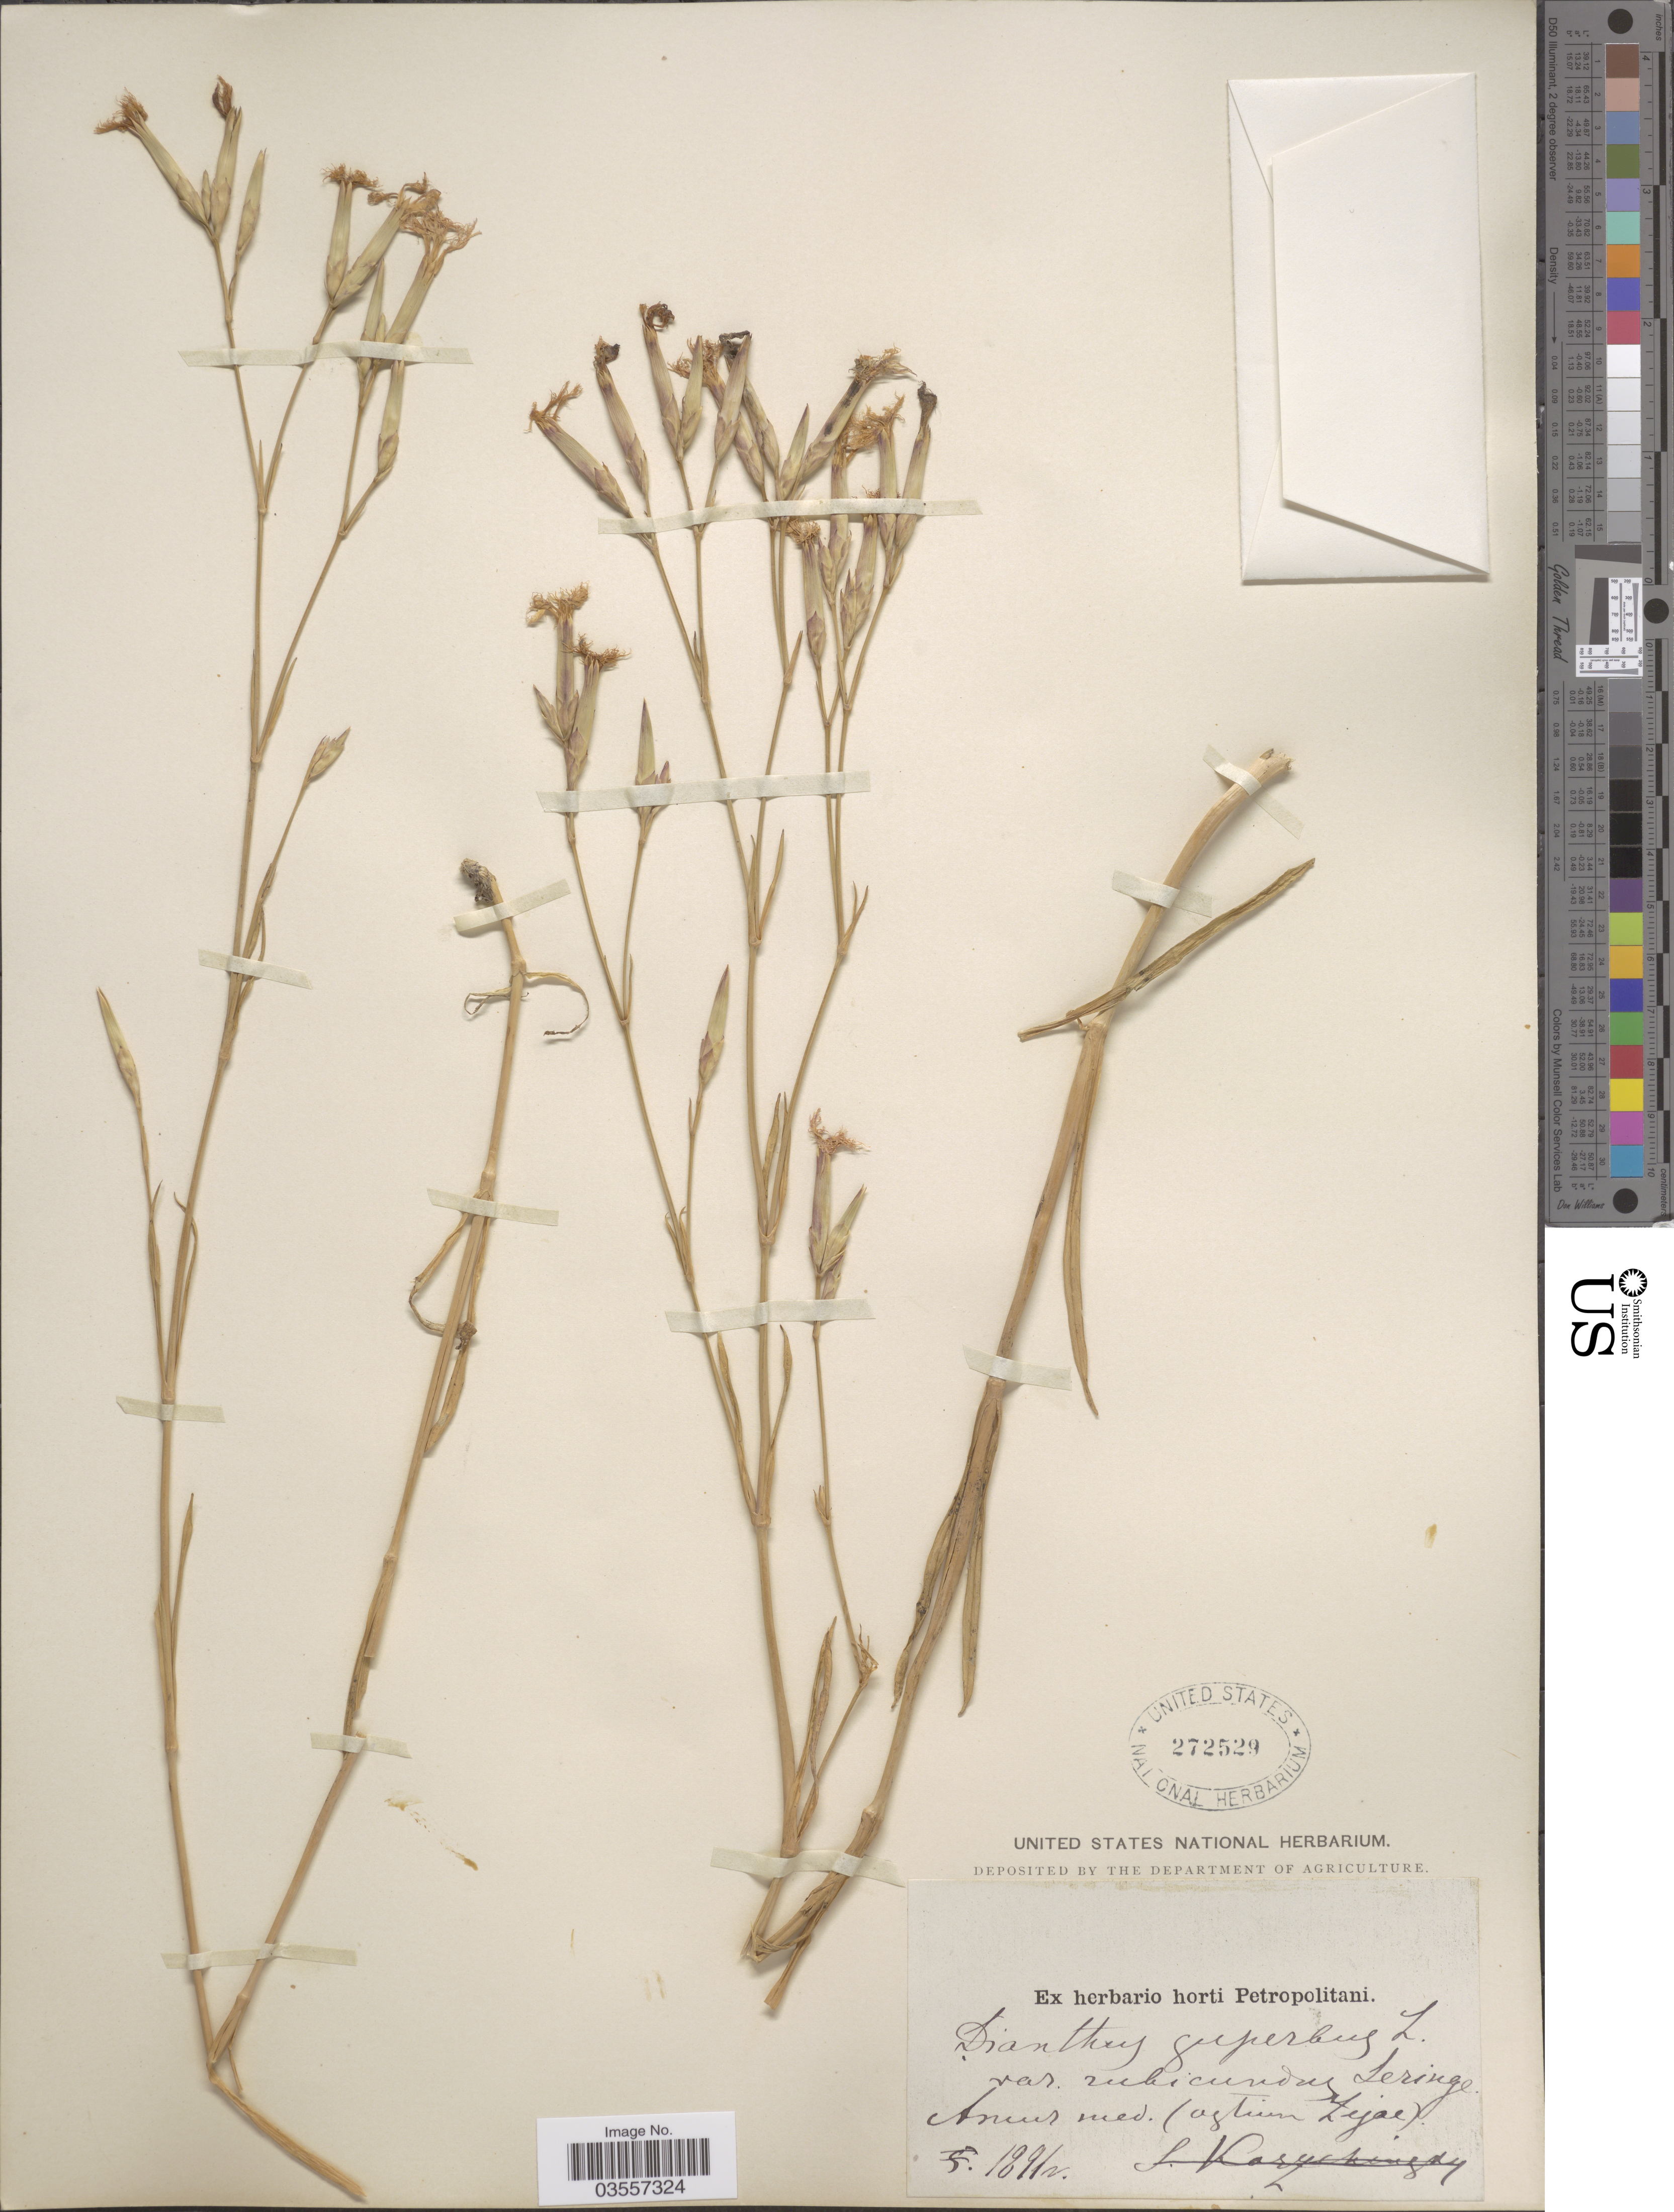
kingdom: Plantae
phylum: Tracheophyta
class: Magnoliopsida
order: Caryophyllales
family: Caryophyllaceae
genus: Dianthus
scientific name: Dianthus superbus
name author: L.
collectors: ex Horto Bot. Petropolitano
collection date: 1891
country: Russian Federation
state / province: Amur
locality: Amur med. (ostium Zejae).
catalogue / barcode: US 272529